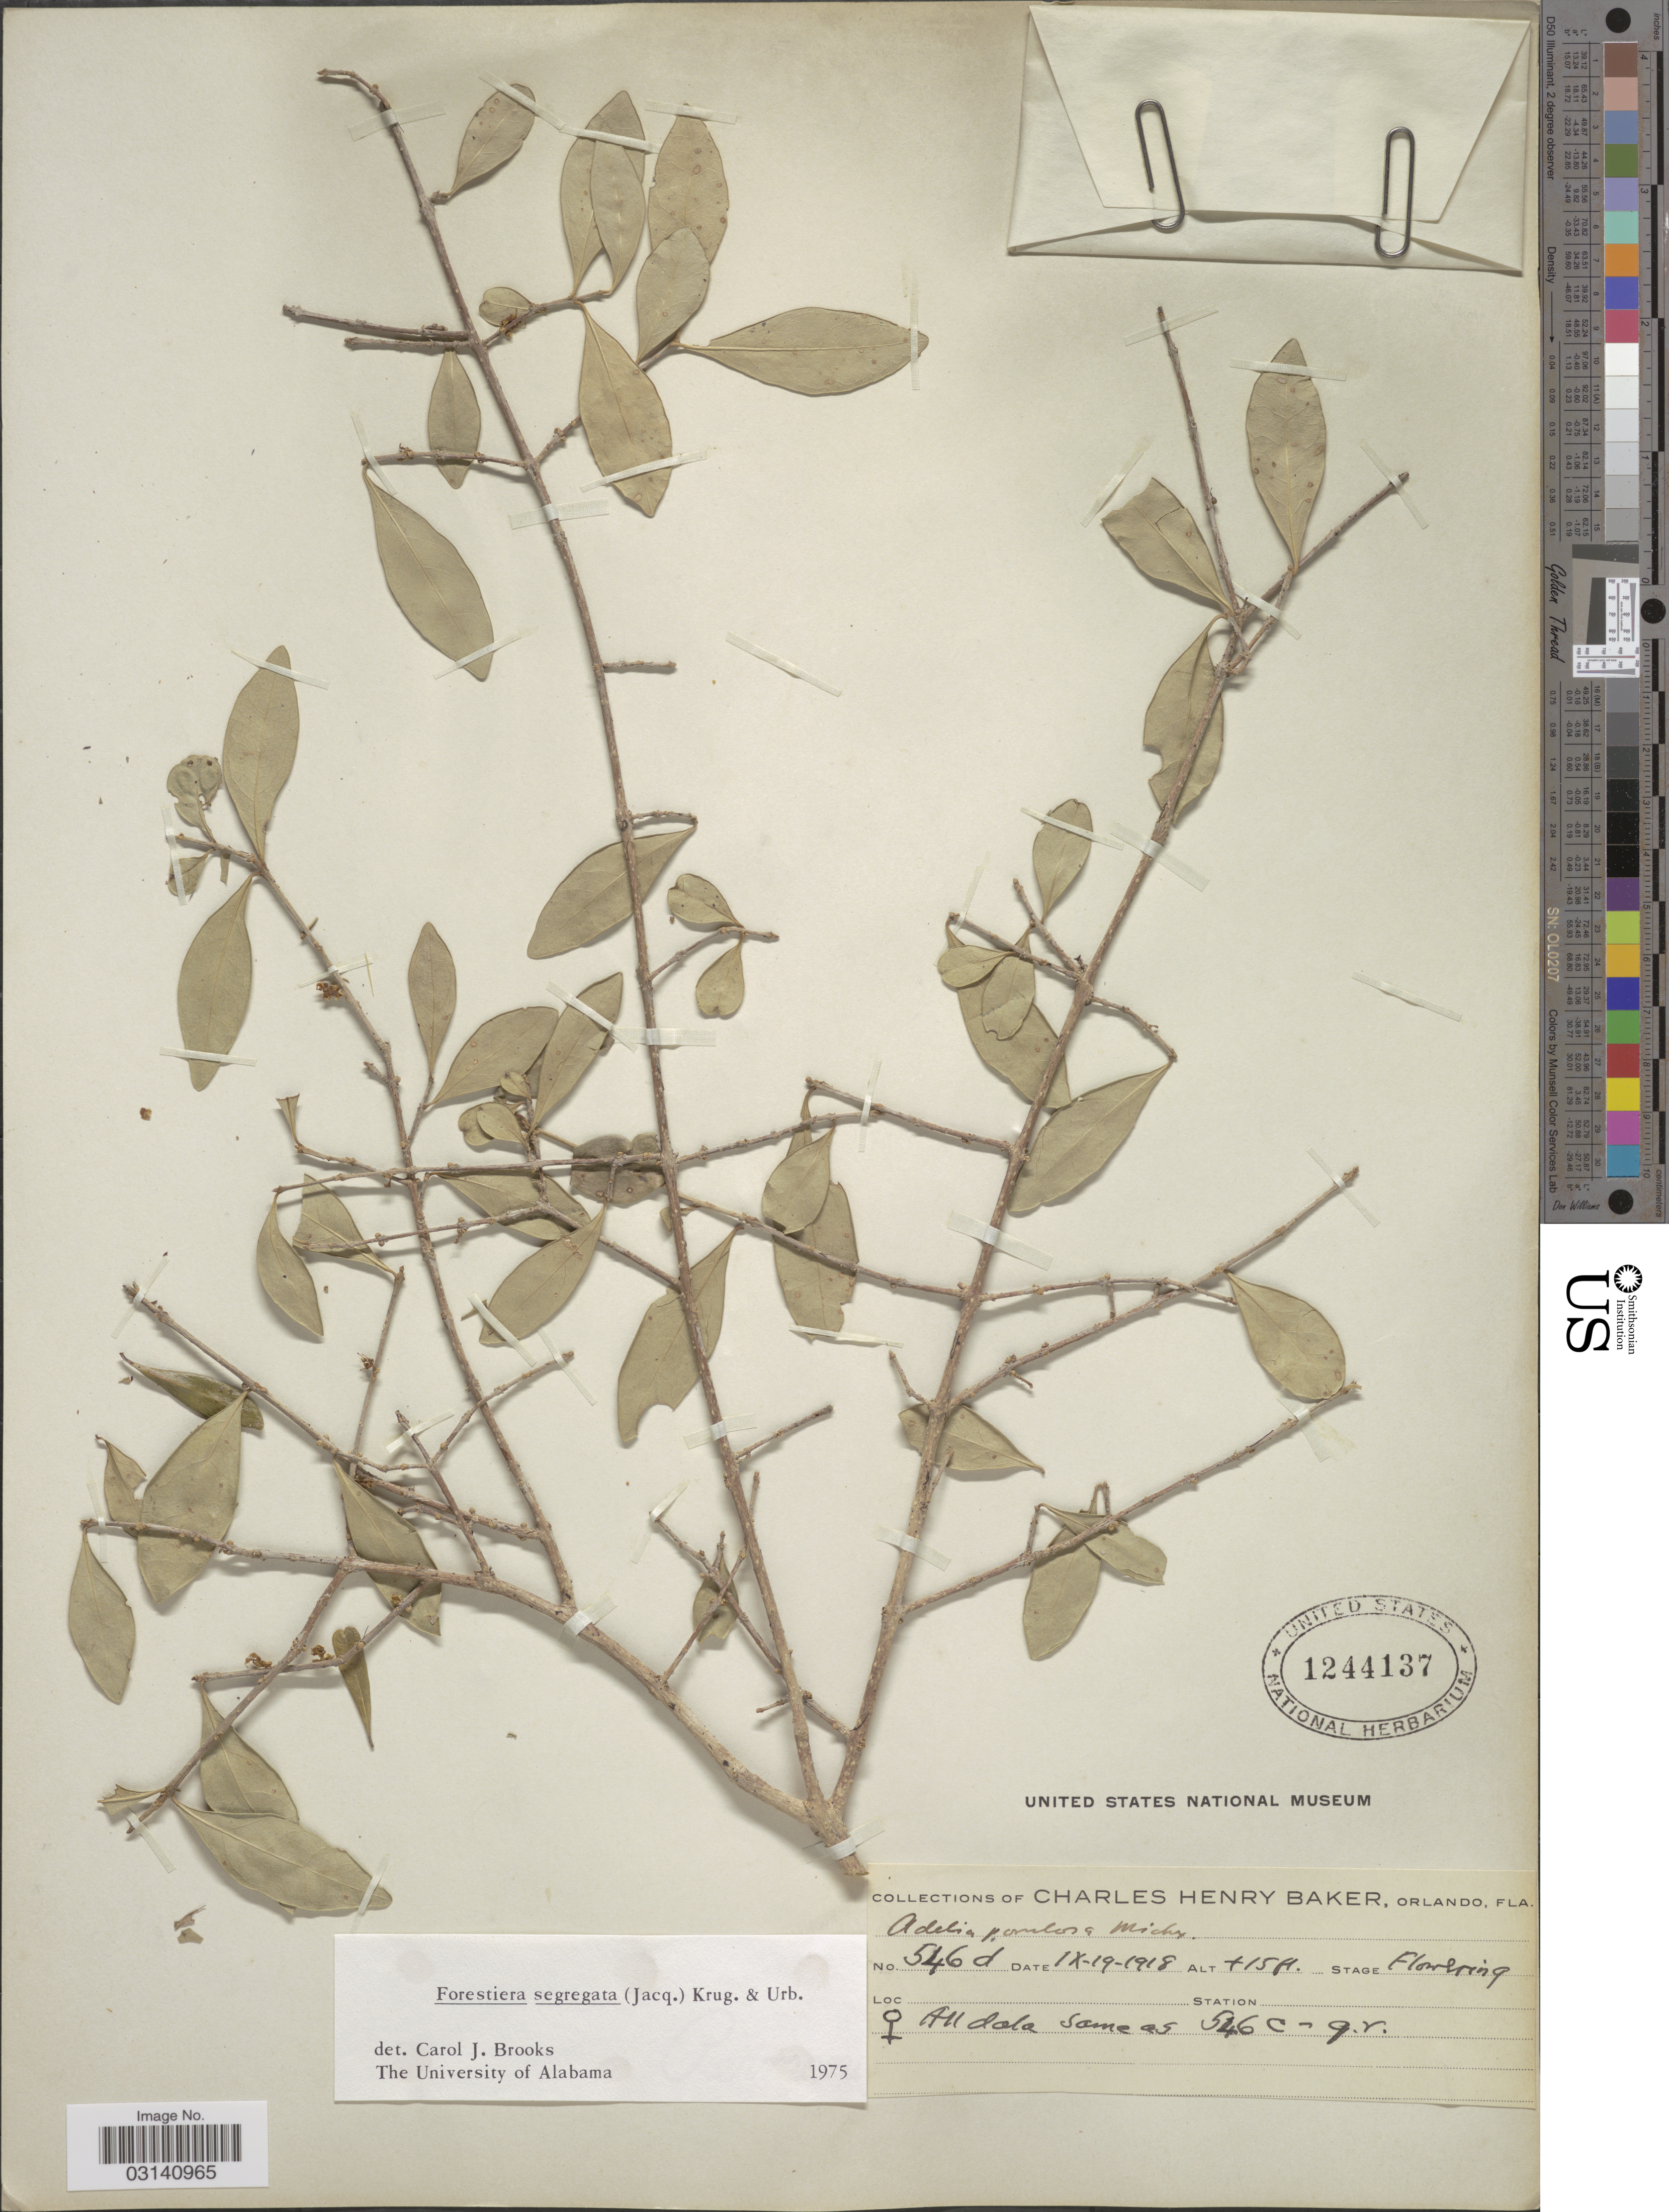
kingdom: Plantae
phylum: Tracheophyta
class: Magnoliopsida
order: Lamiales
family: Oleaceae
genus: Forestiera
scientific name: Forestiera segregata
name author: (Jacq.) Krug & Urb.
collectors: C. H. Baker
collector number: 546d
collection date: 1918-09-19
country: United States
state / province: Florida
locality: Orlando, Fla.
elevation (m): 5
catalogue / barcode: US 1244137